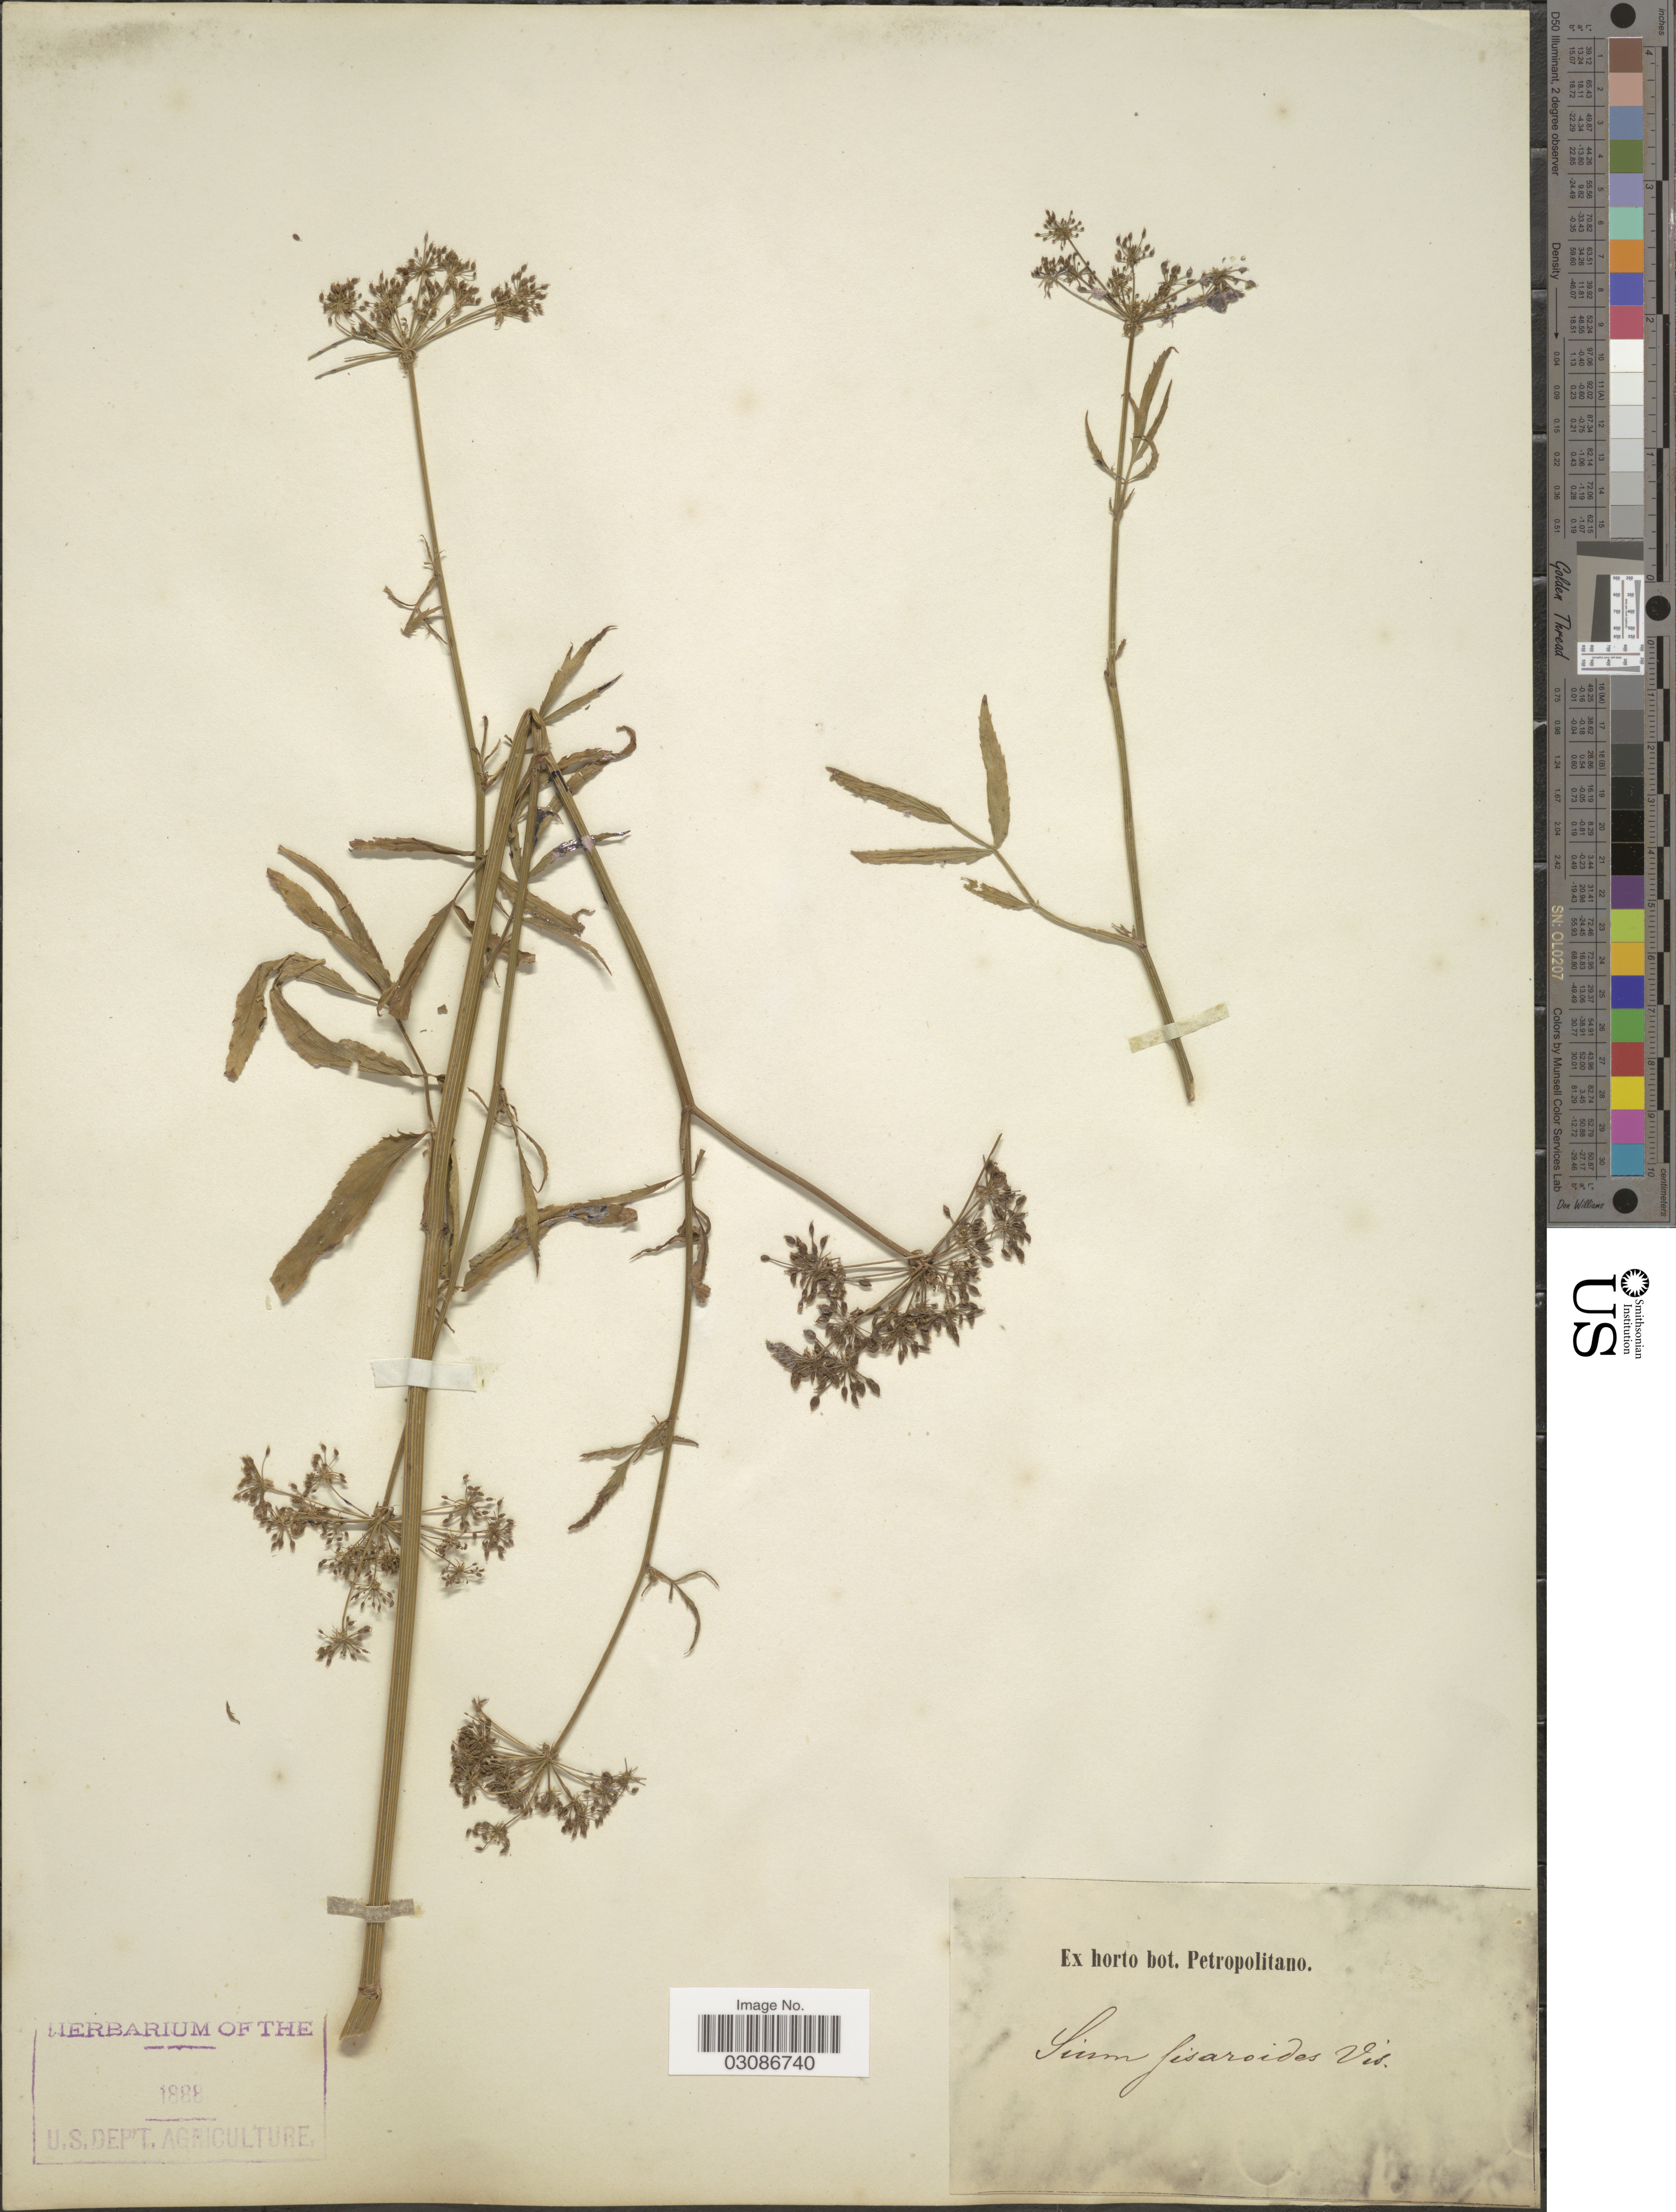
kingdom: Plantae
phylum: Tracheophyta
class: Magnoliopsida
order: Apiales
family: Apiaceae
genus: Sium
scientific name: Sium sisaroideum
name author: DC.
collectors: ex Horto Bot. Petropolitano